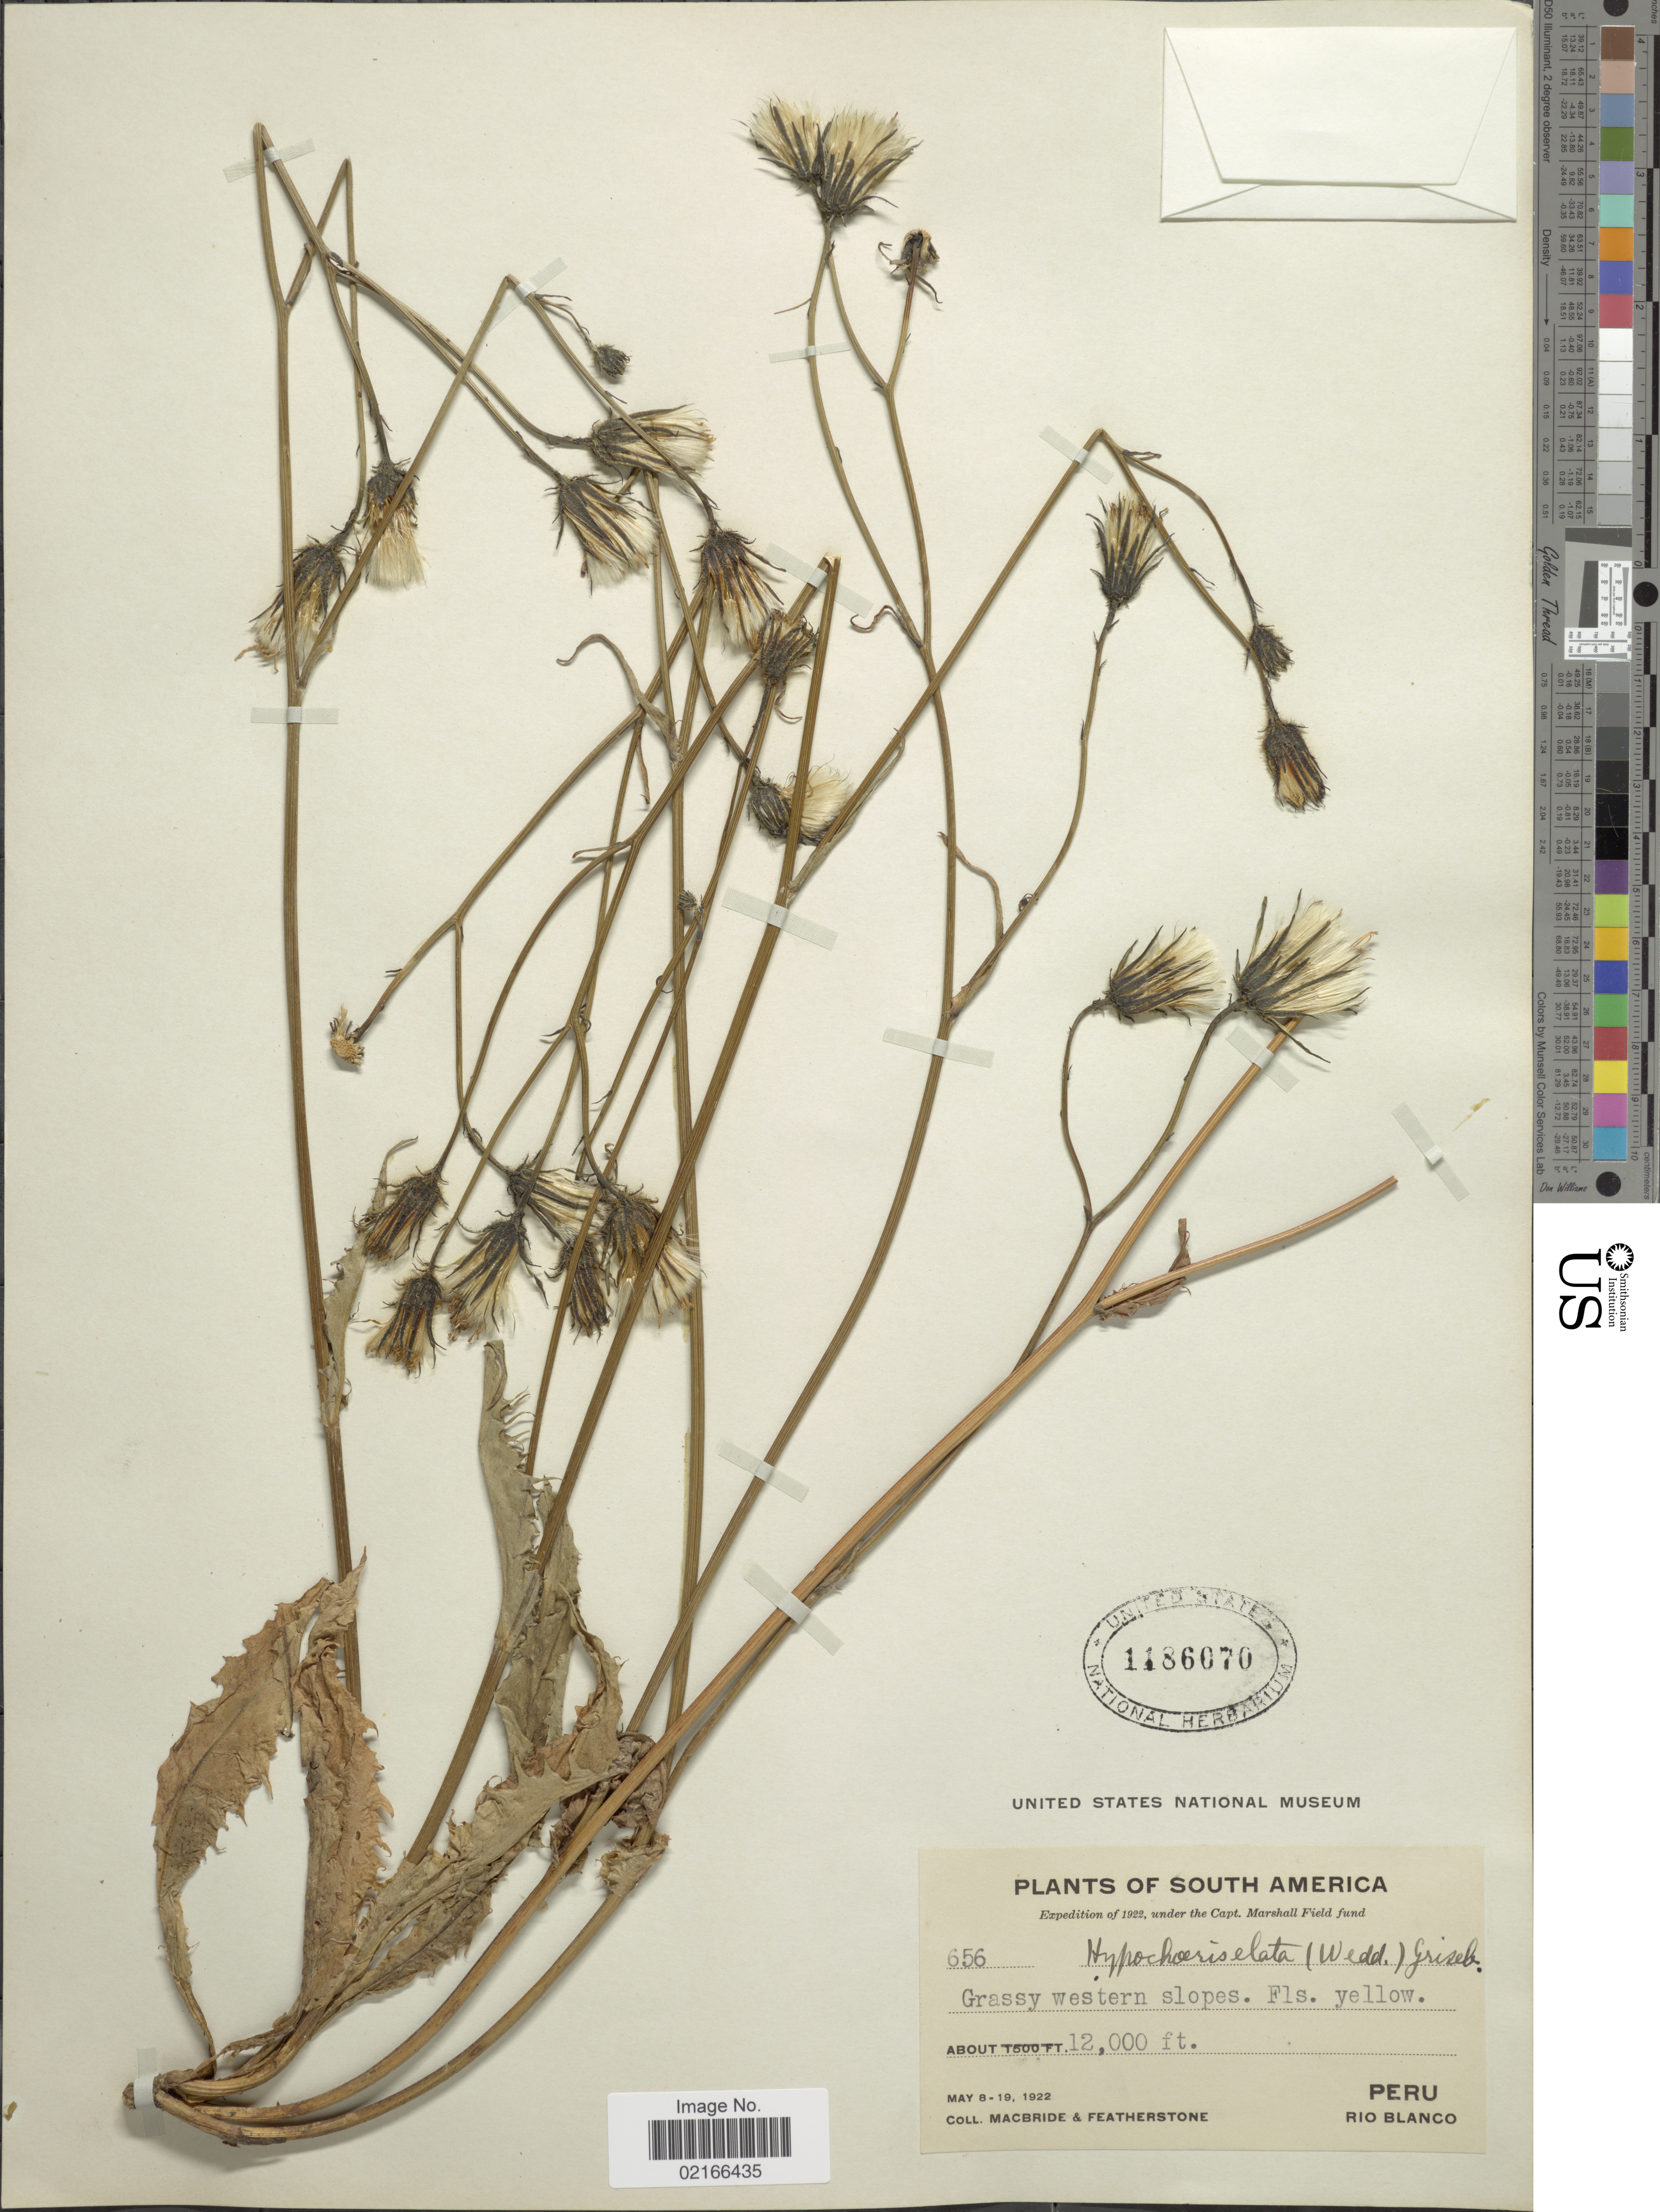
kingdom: Plantae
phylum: Tracheophyta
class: Magnoliopsida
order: Asterales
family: Asteraceae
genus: Hypochaeris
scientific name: Hypochaeris elata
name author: (Wedd.) Griseb.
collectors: Macbride, -- & -. Featherstone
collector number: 656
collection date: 1922-05-08/1922-05-19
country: Peru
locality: Rio Blanco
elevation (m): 3658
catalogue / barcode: US 1186070